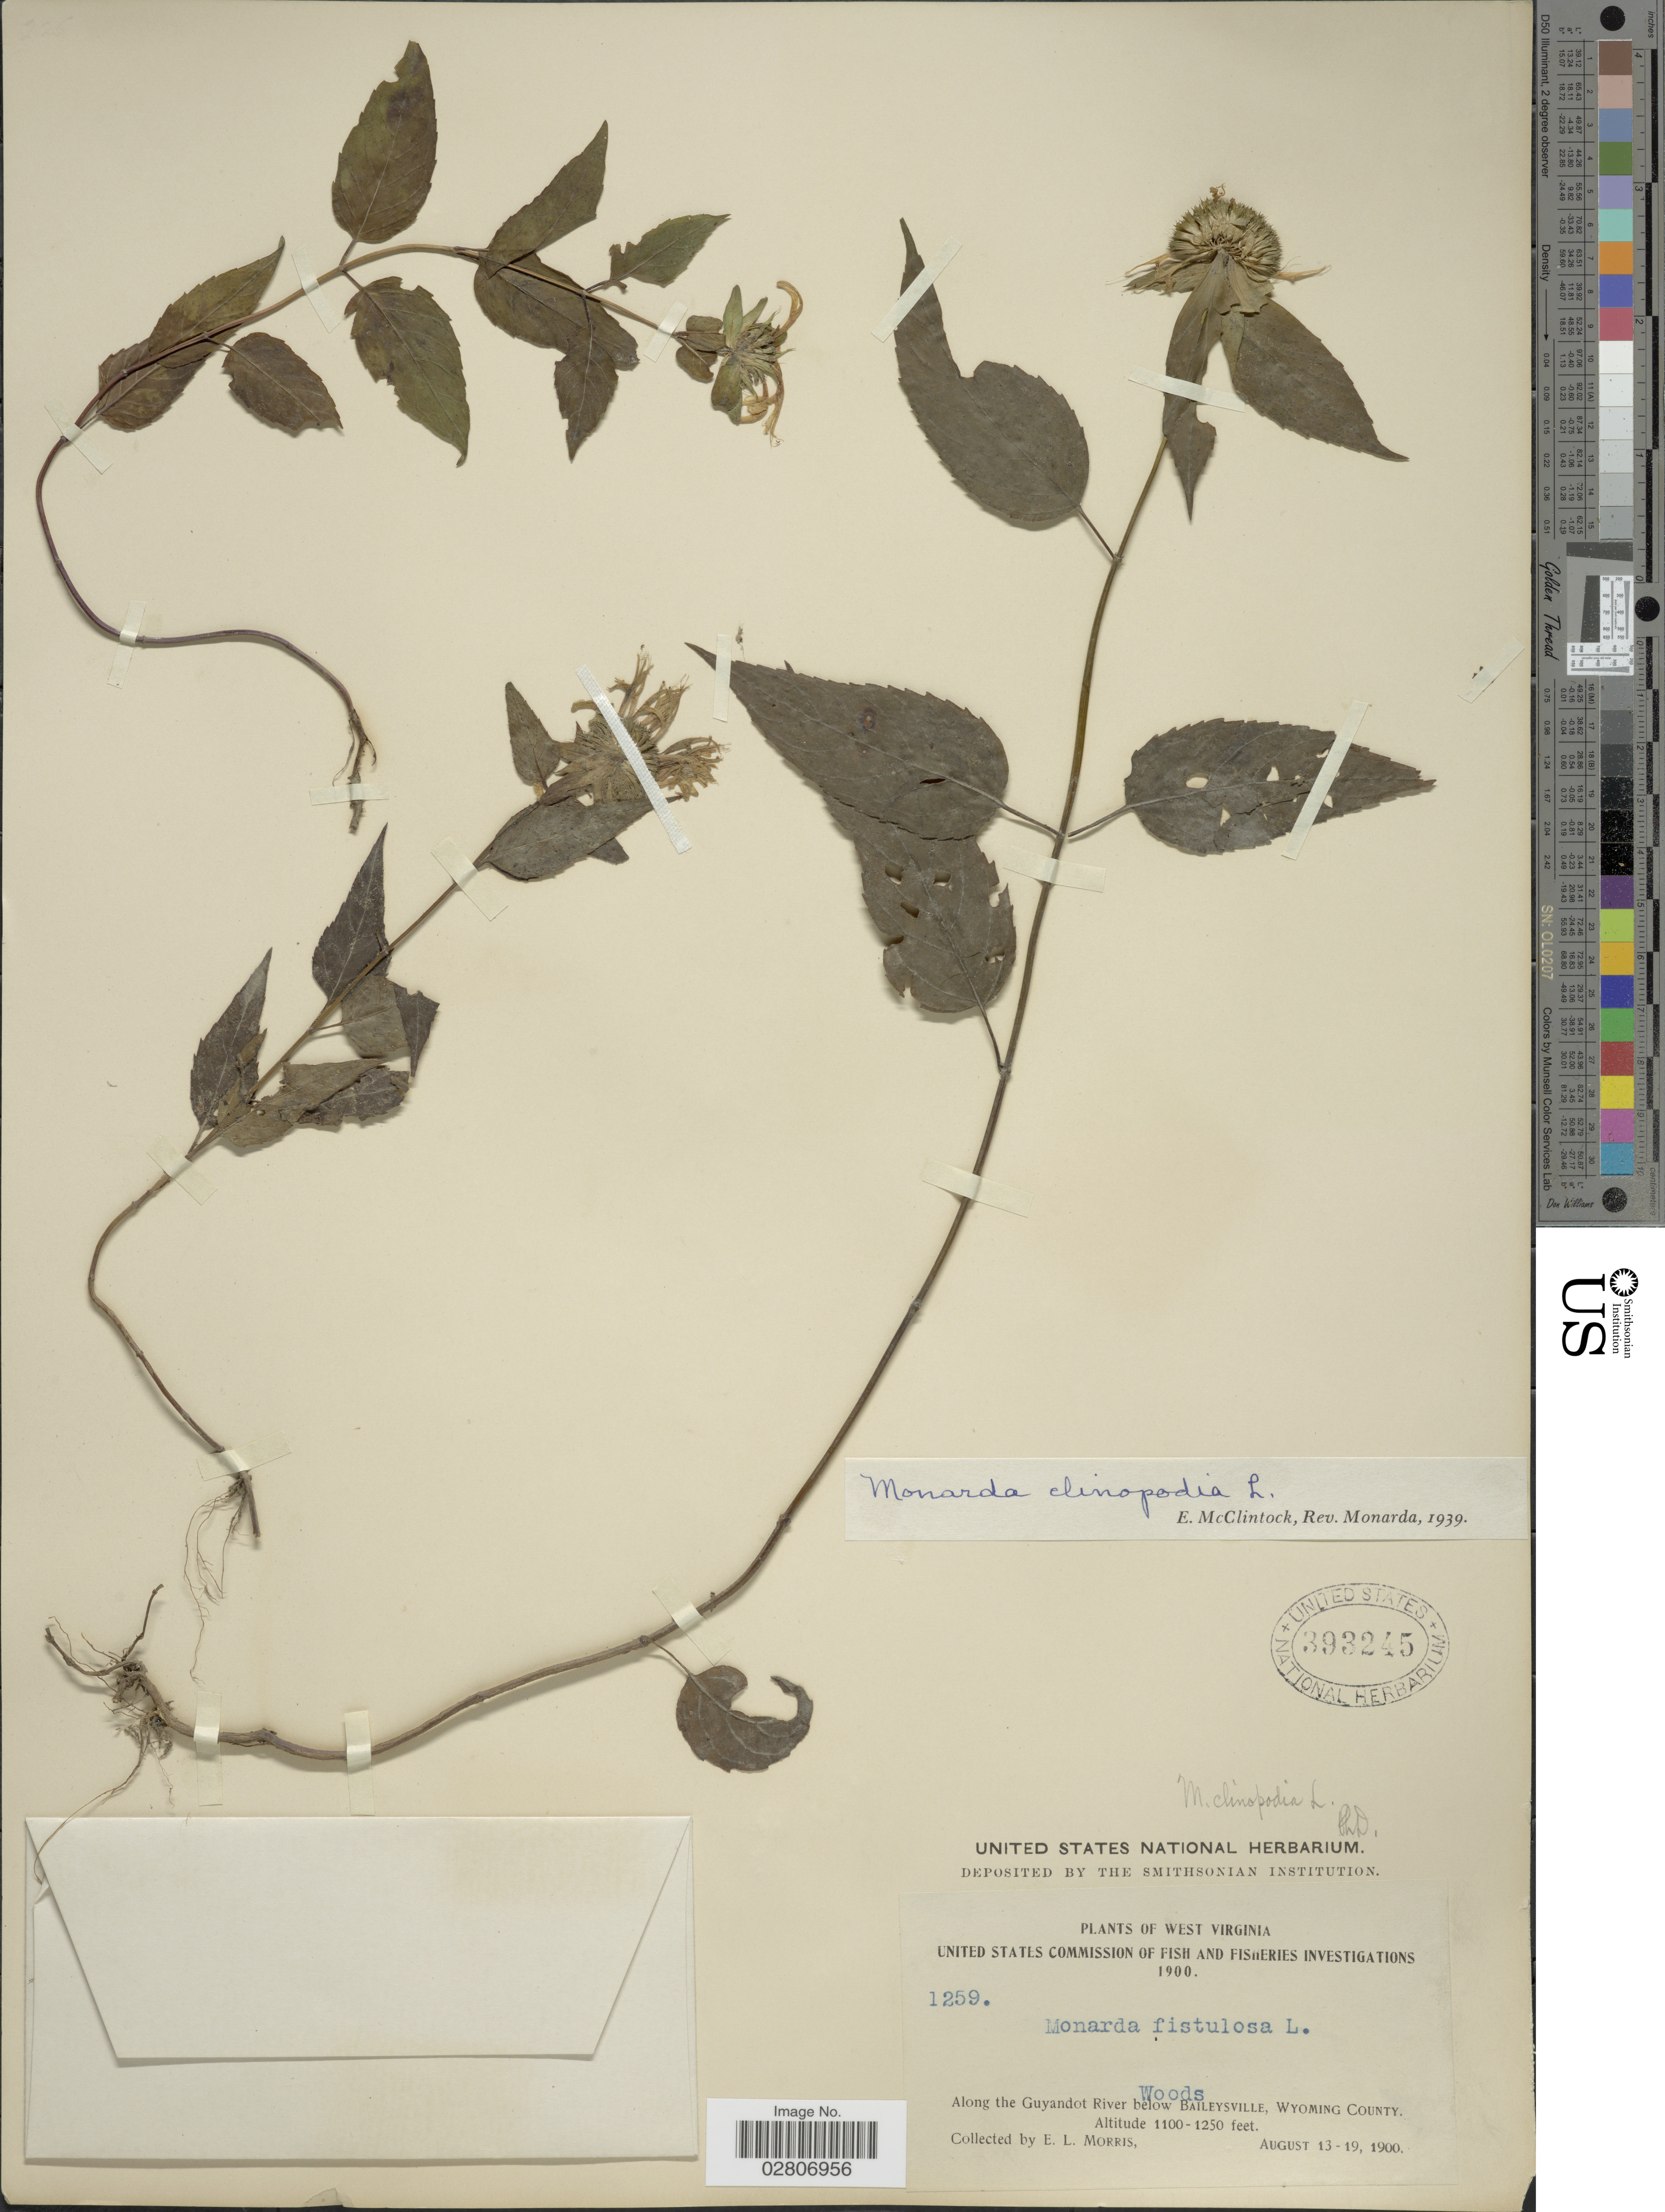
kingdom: Plantae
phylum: Tracheophyta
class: Magnoliopsida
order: Lamiales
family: Lamiaceae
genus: Monarda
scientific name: Monarda clinopodia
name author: L.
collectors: E. Morris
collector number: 1259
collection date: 1900-08-13/1900-08-19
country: United States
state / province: West Virginia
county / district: Wyoming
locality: Along the Guyandot River below Baileysville, Wyoming County.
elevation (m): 335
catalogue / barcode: US 393245